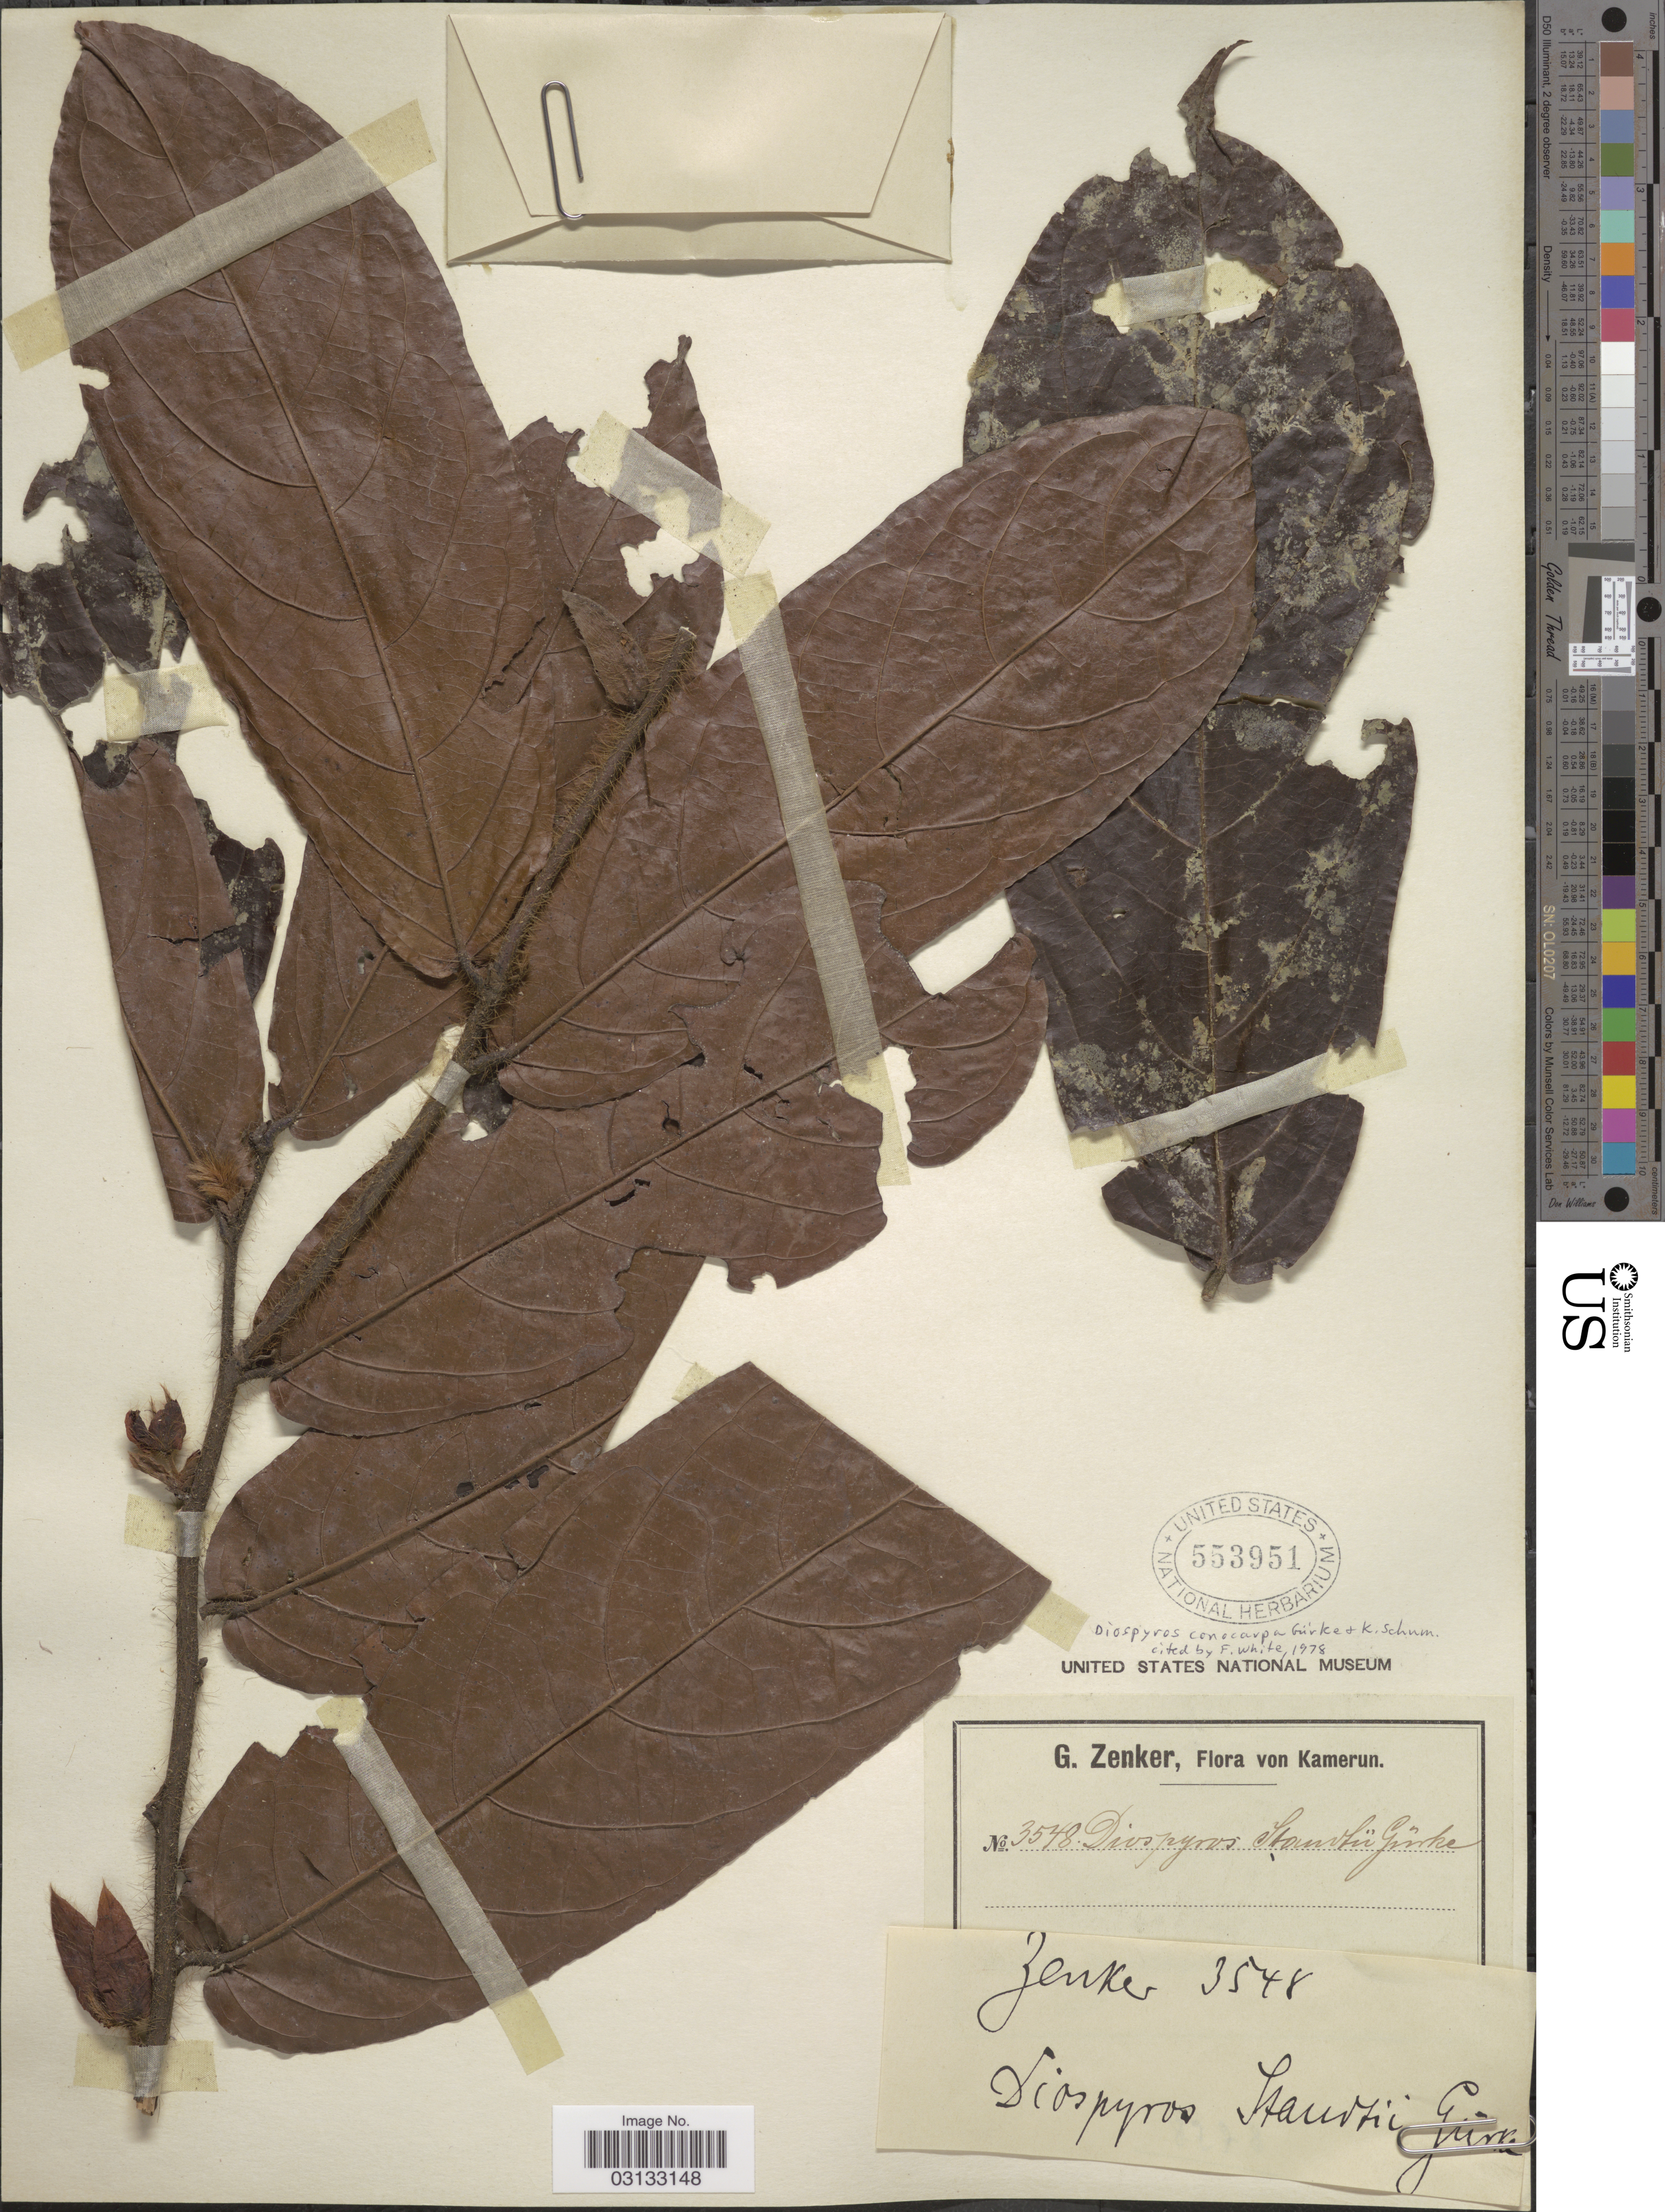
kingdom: Plantae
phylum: Tracheophyta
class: Magnoliopsida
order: Ericales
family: Ebenaceae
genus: Diospyros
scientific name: Diospyros conocarpa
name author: Gürke & K. Schum.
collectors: G. A. Zenker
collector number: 3548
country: Cameroon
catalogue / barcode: US 553951